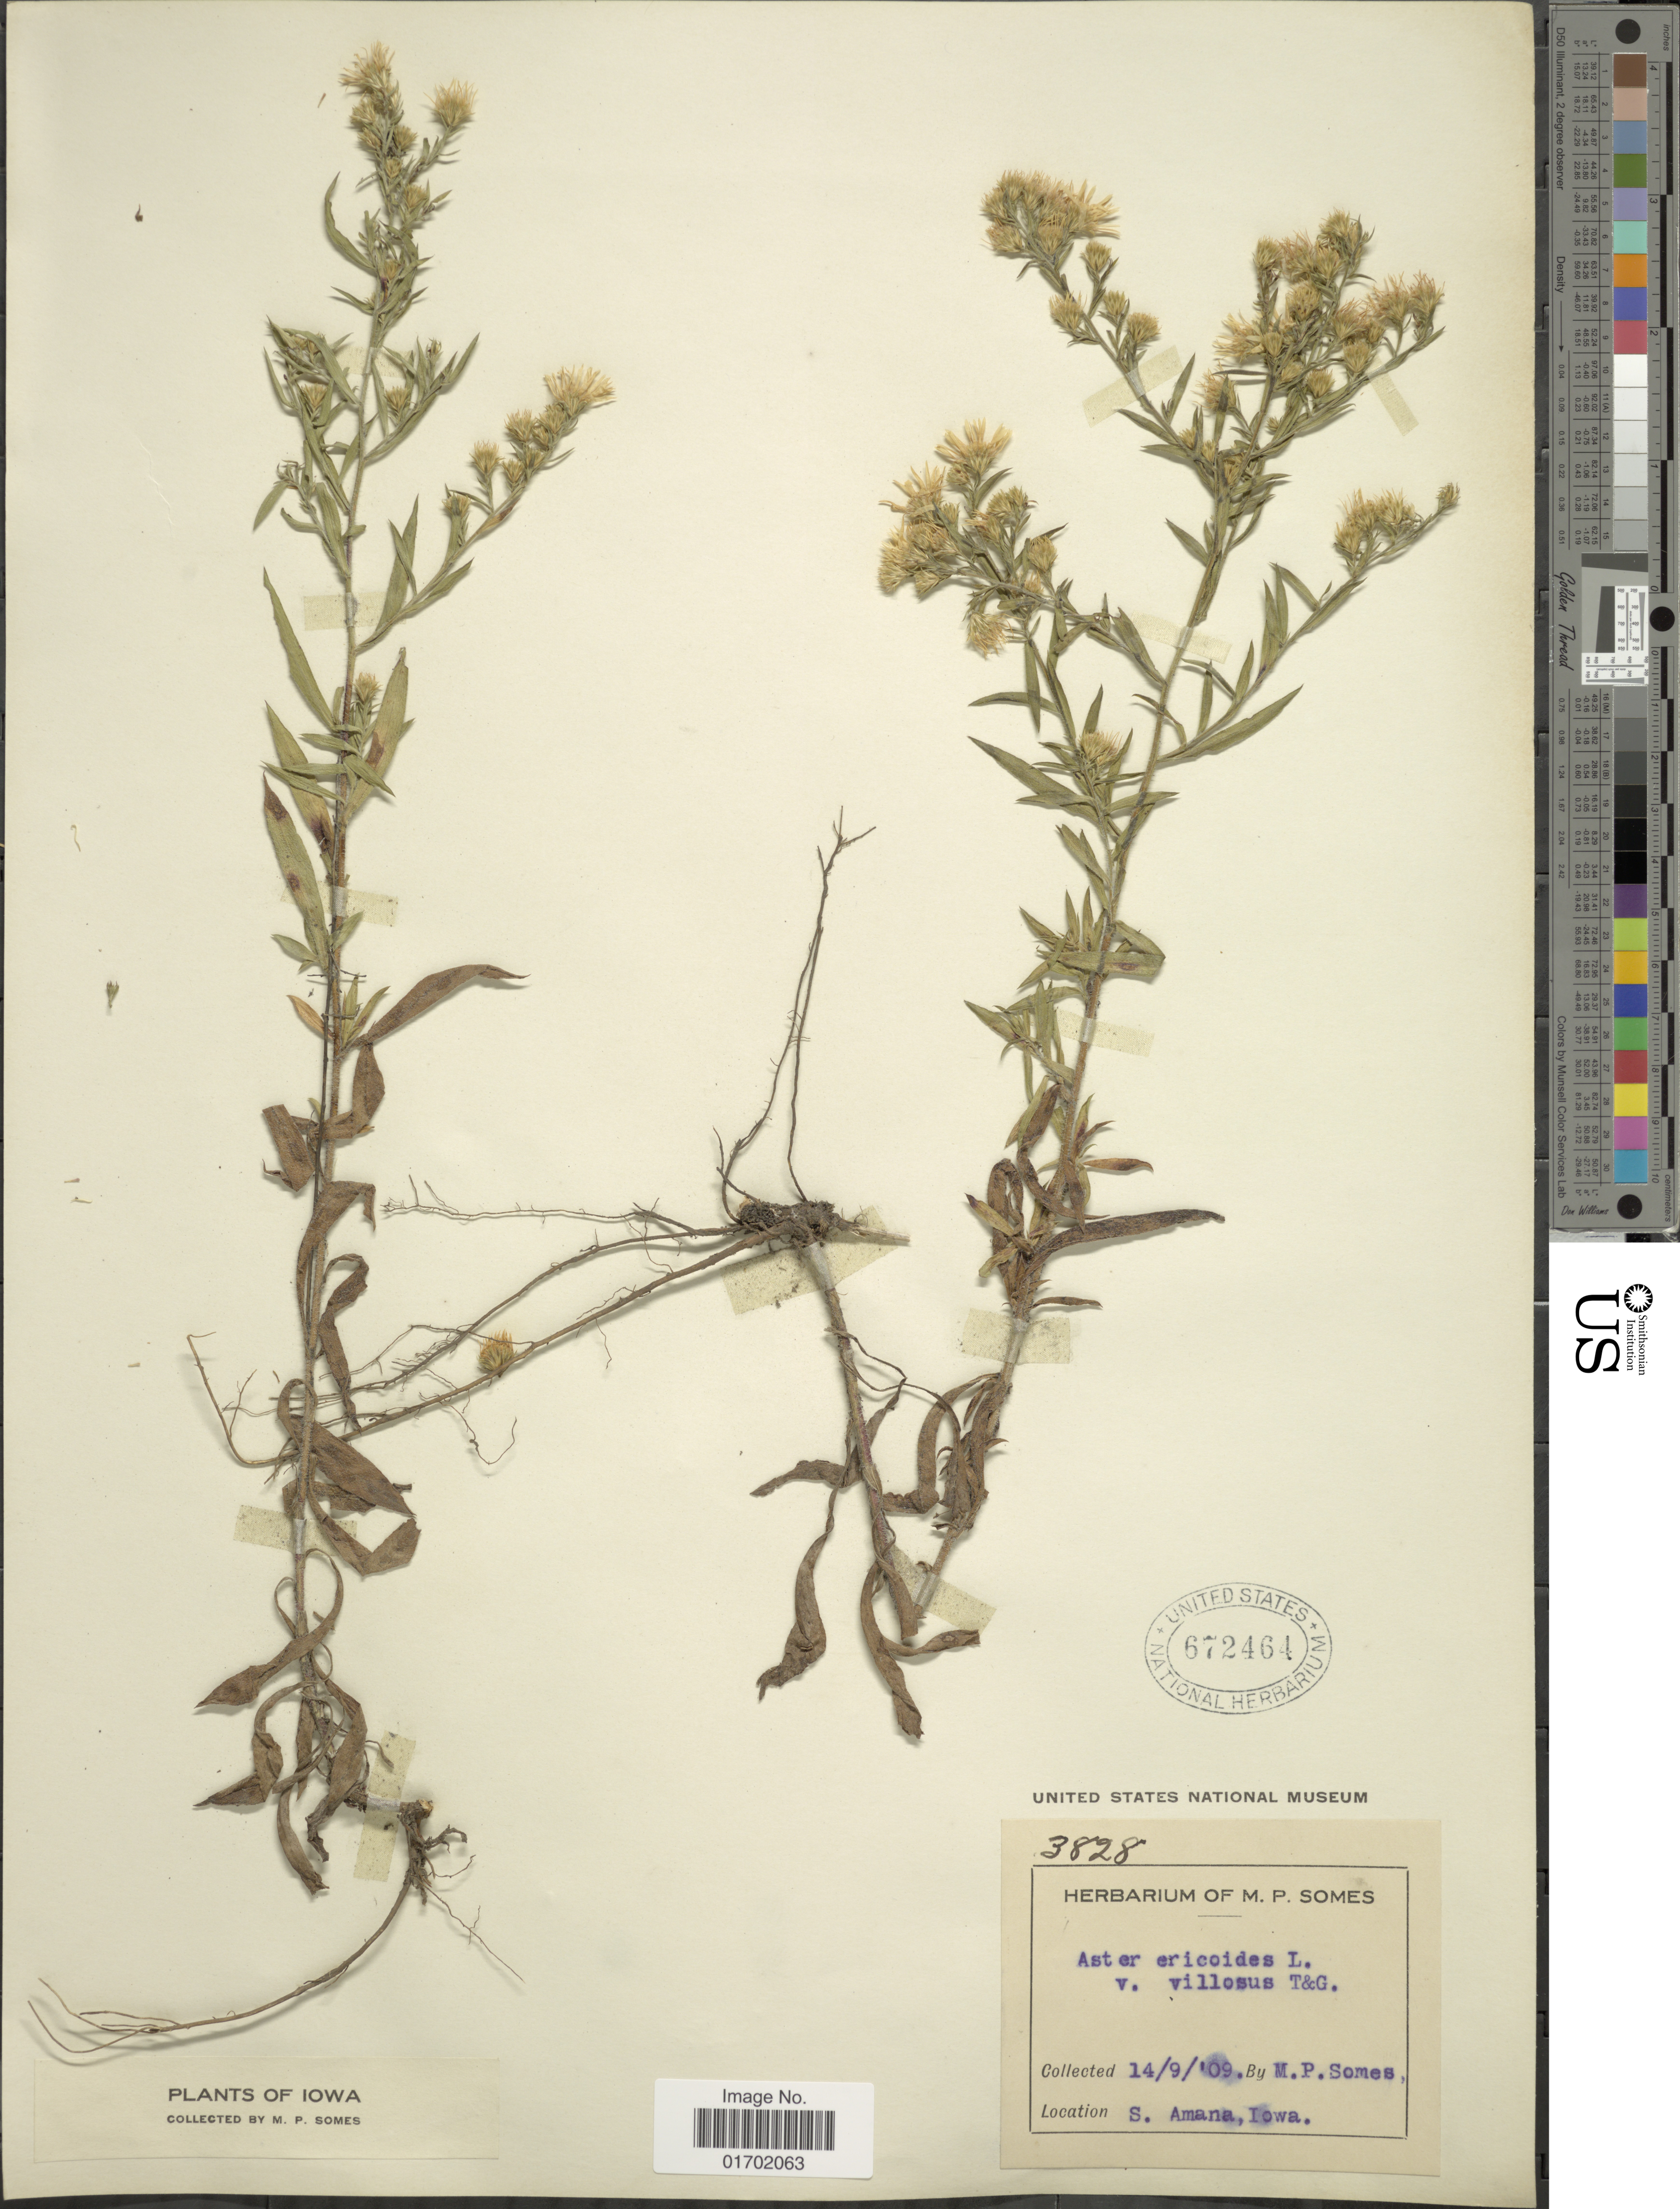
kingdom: Plantae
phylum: Tracheophyta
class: Magnoliopsida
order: Asterales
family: Asteraceae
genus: Symphyotrichum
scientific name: Symphyotrichum pilosum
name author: (Willd.) G.L. Nesom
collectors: M. Somes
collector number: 3828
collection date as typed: Transcribed d/m/y: 14/9/9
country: United States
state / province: Iowa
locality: S. Amana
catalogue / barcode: US 672464